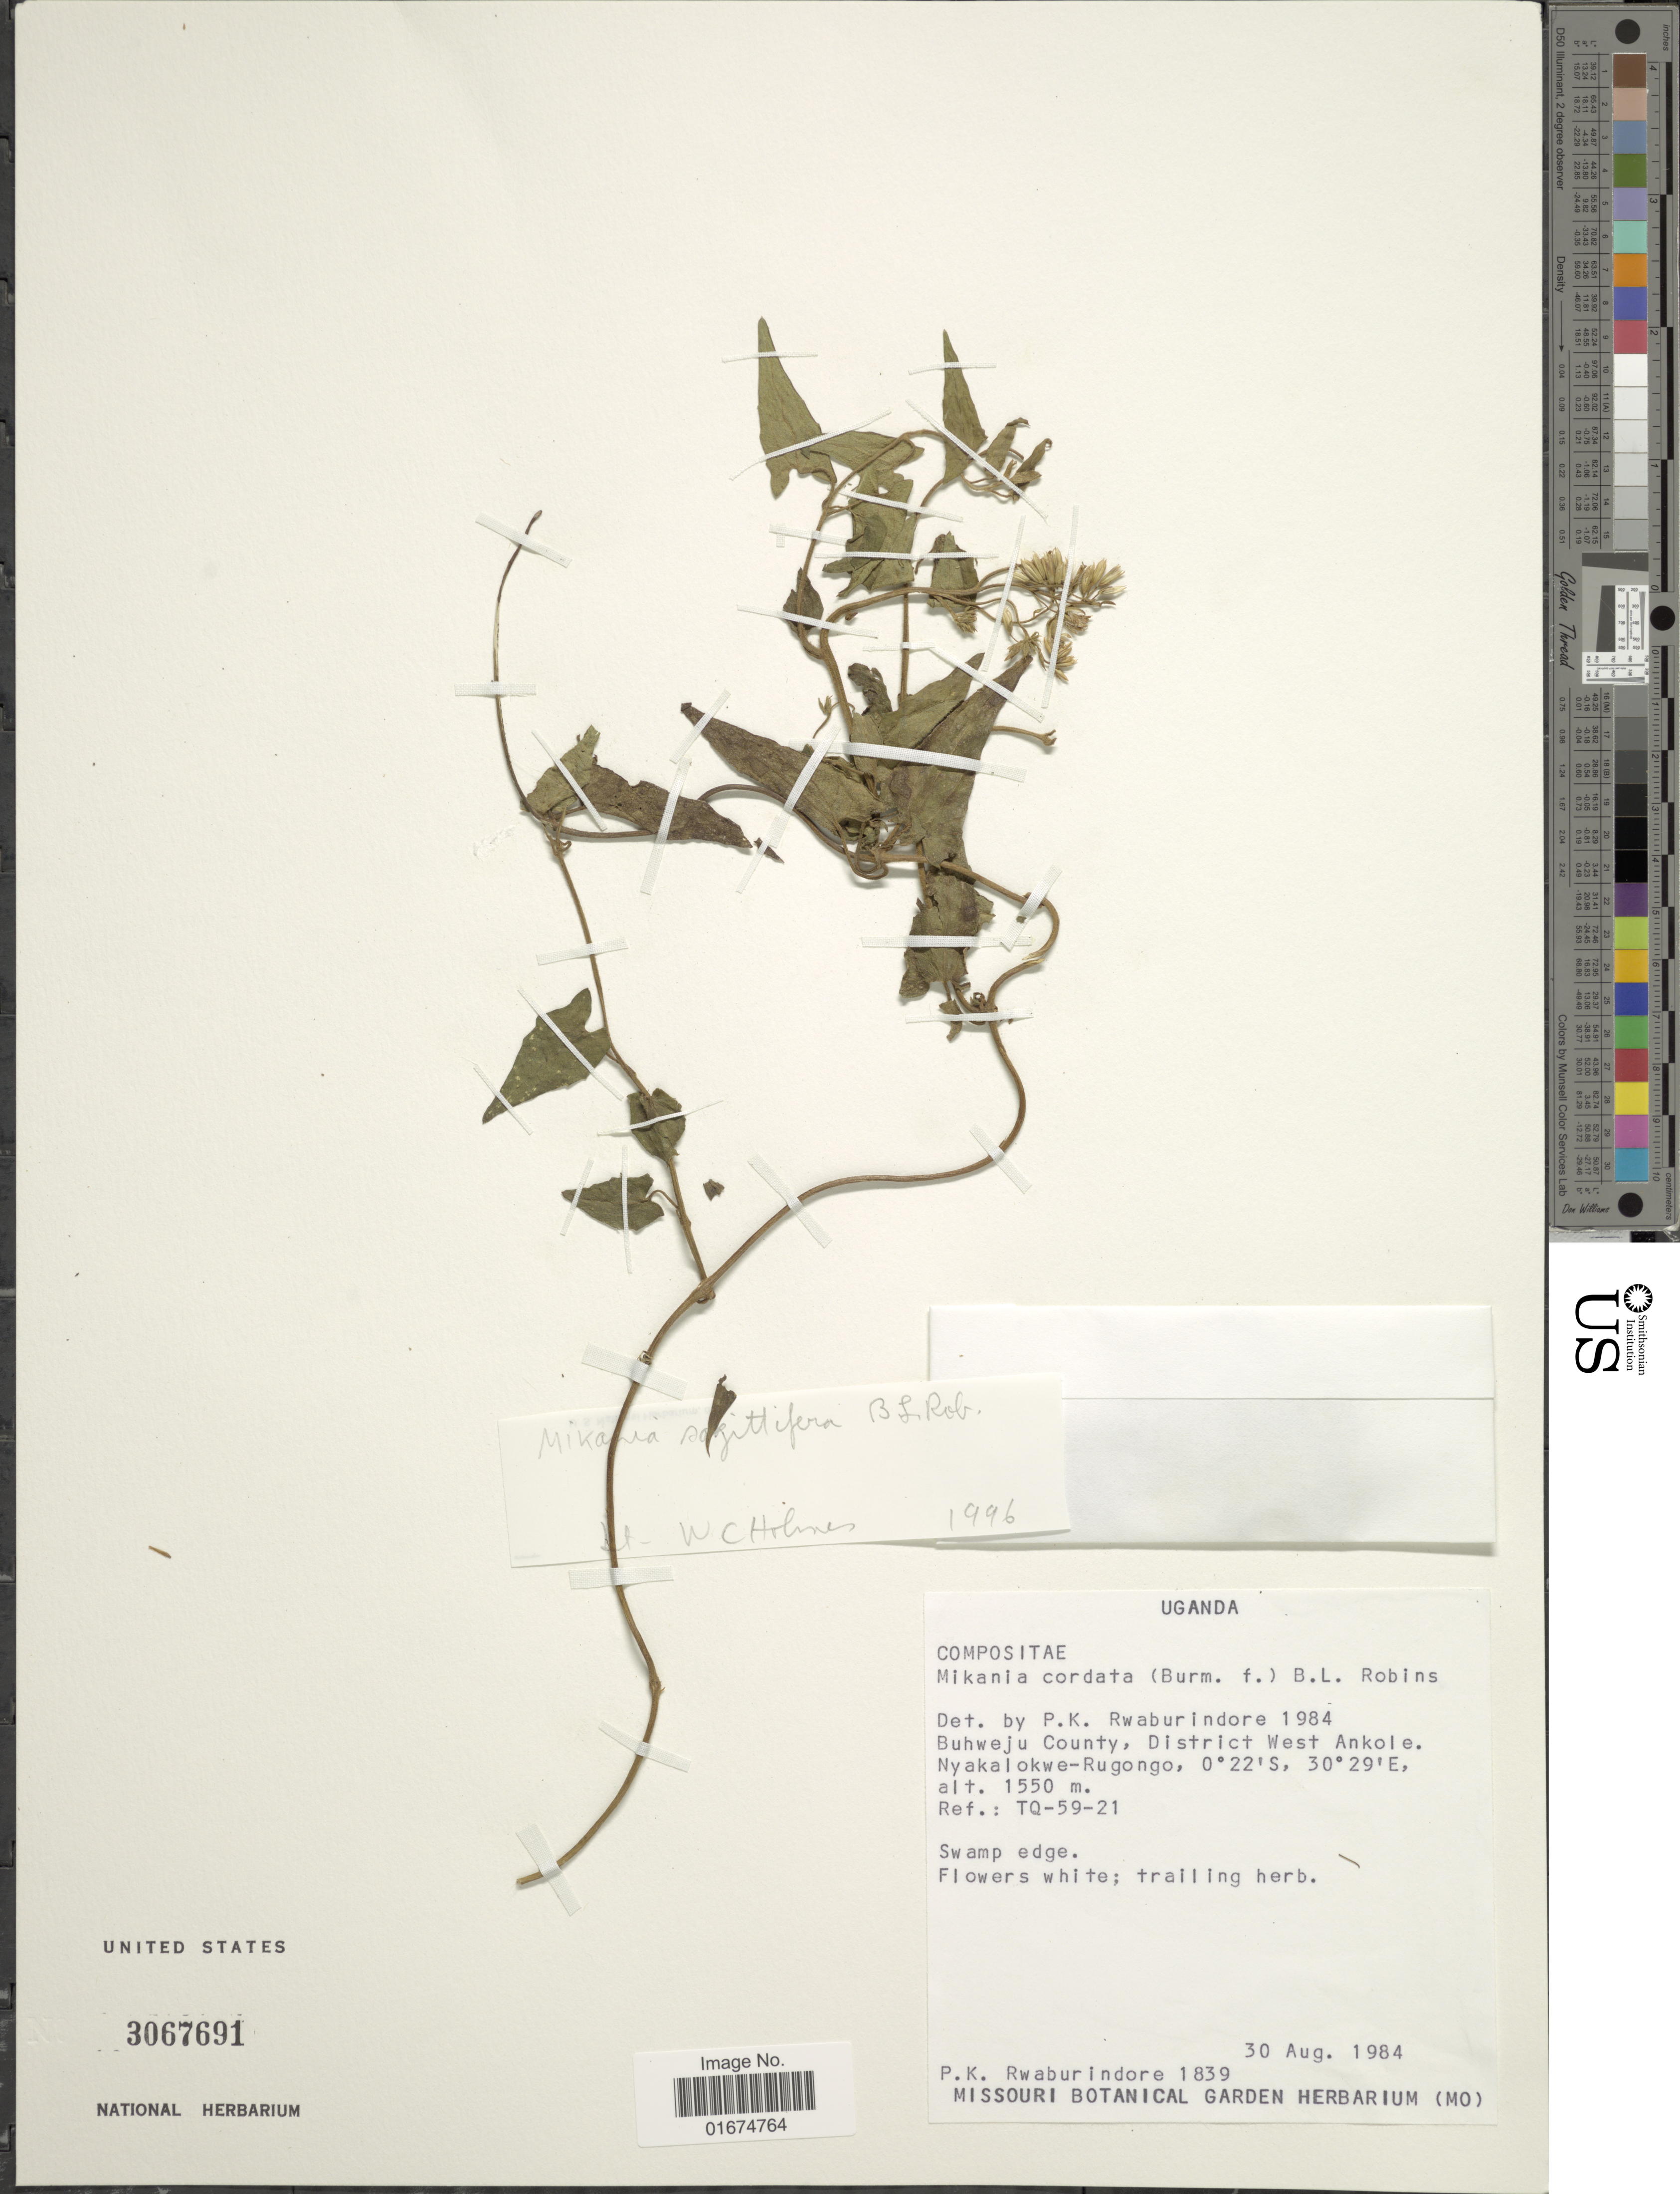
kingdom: Plantae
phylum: Tracheophyta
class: Magnoliopsida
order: Asterales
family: Asteraceae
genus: Mikania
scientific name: Mikania sagittifera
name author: B.L. Rob.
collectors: P. Rwaburindore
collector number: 1839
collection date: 1984-08-30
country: Uganda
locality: Buhweju County, District West Ankole. Nyakalokwe - Rugongo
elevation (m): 1550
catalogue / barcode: US 3067691